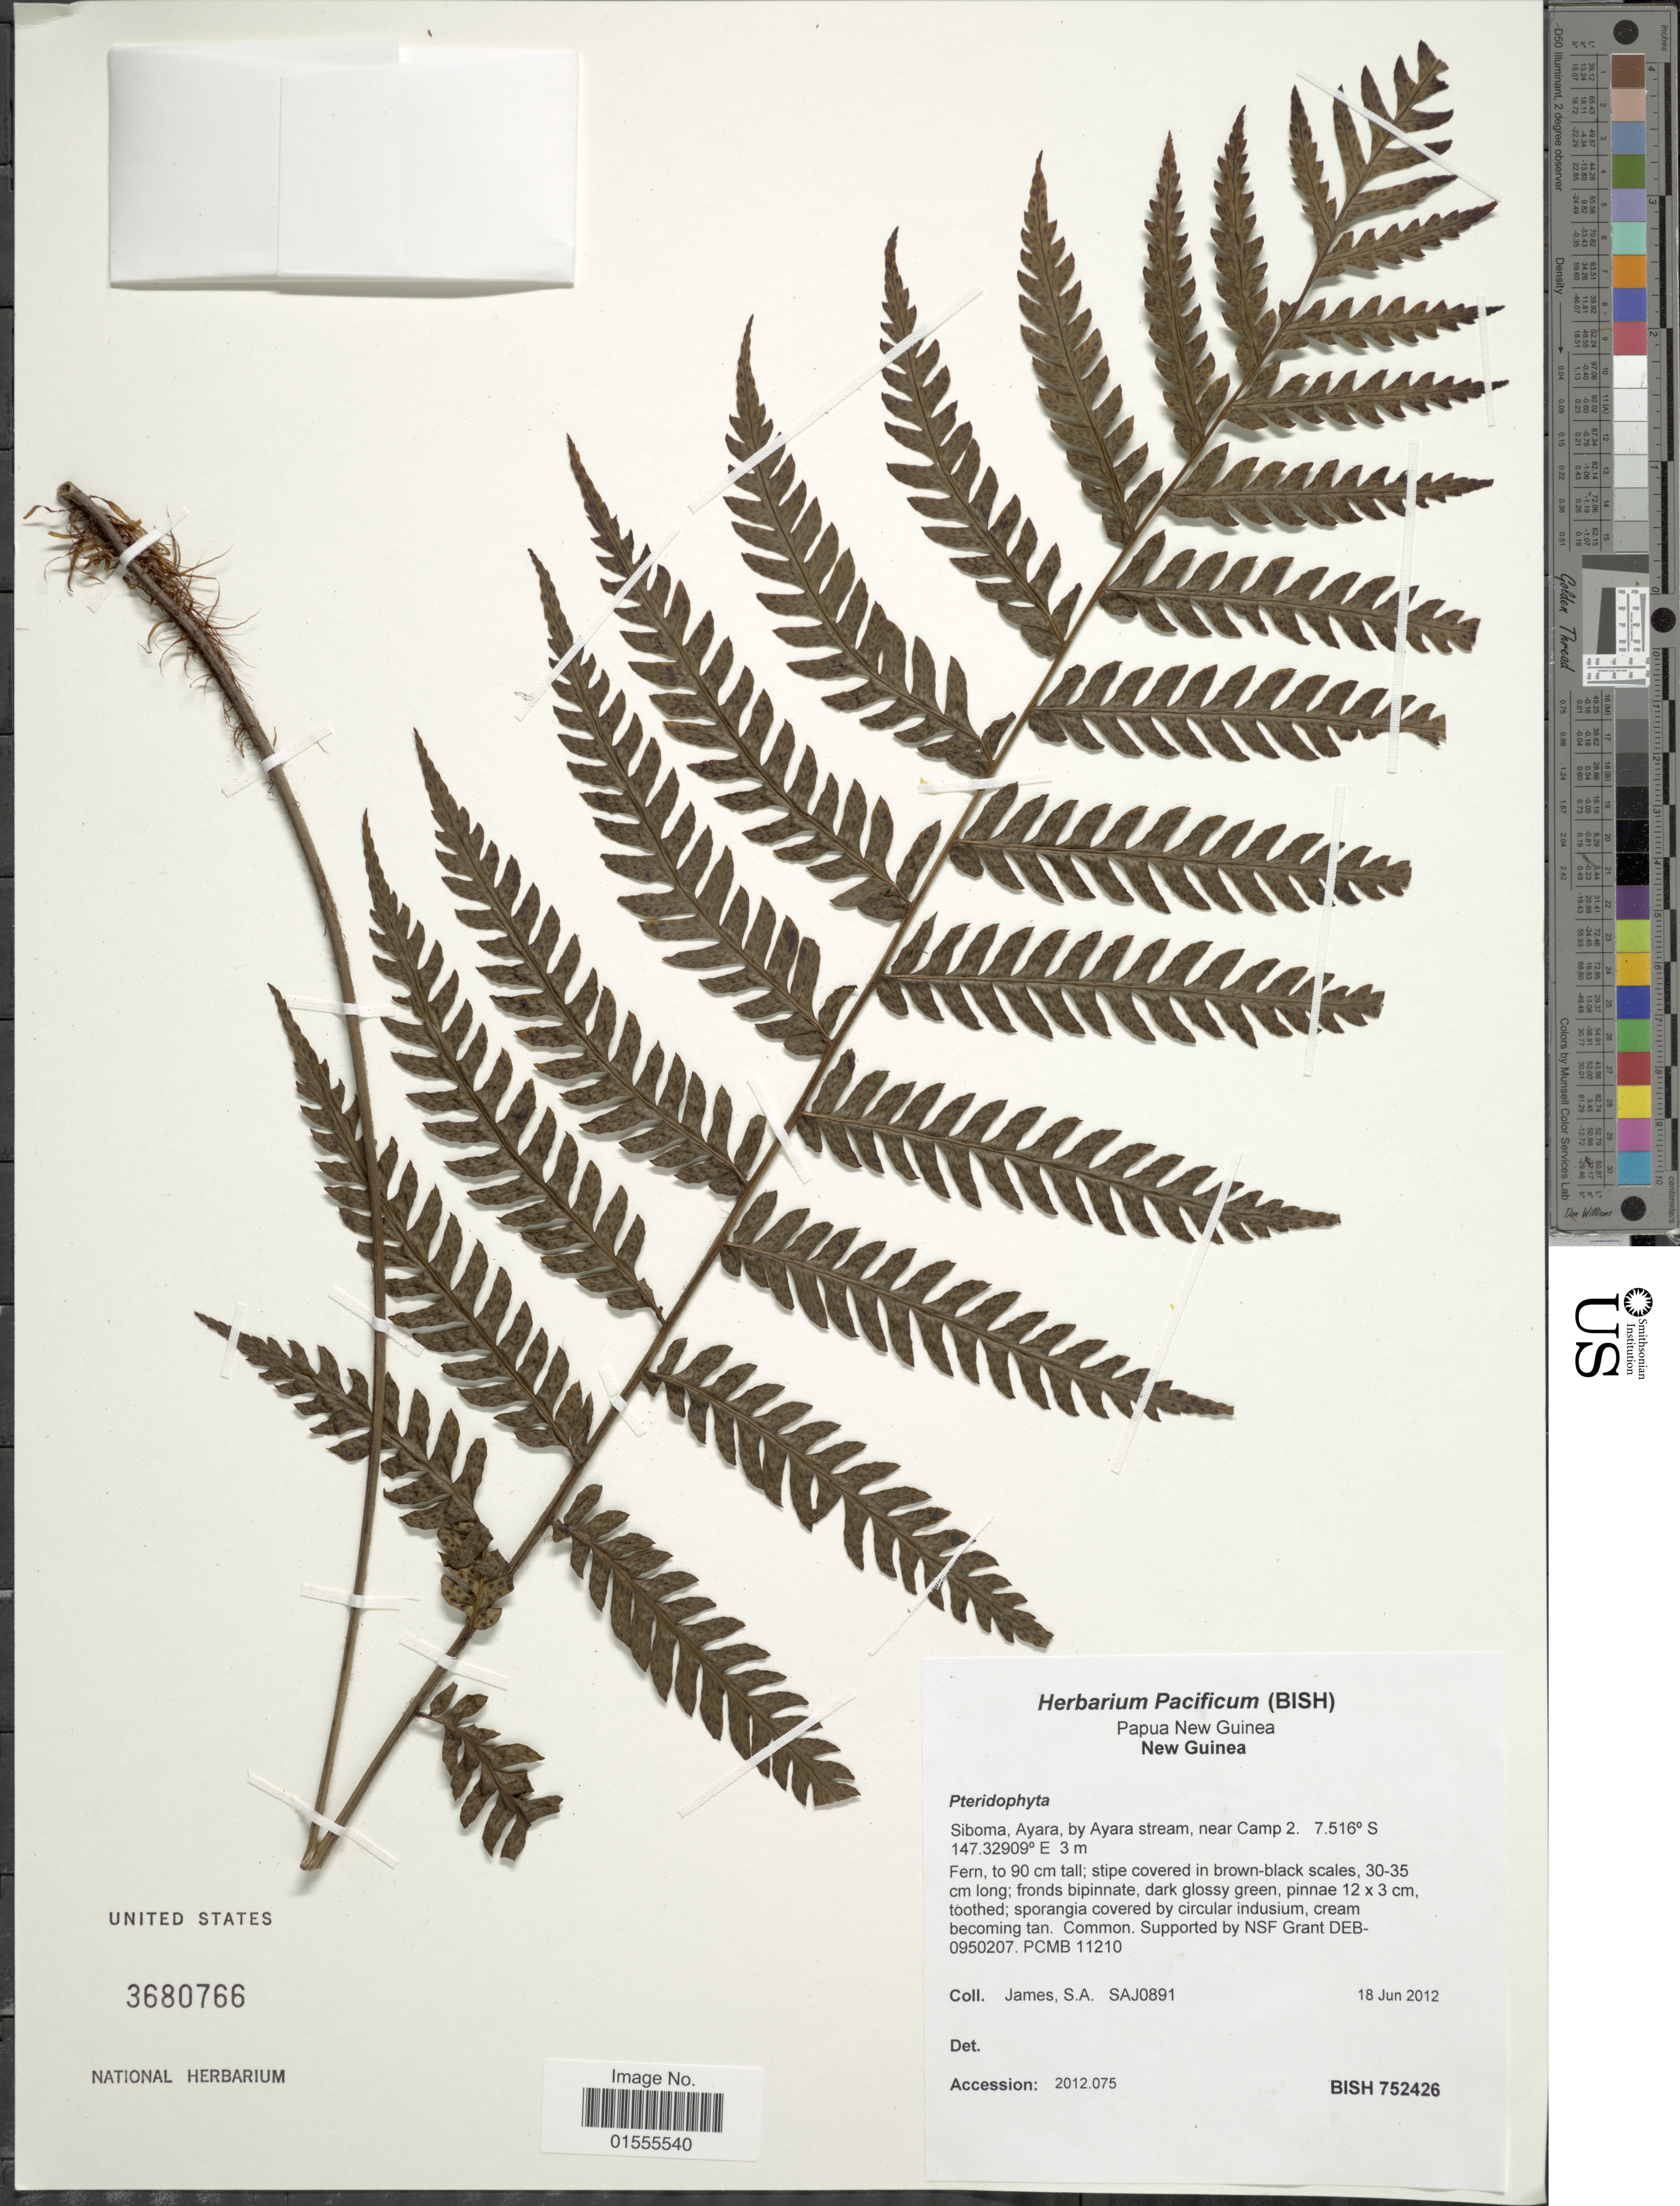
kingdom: Plantae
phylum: Tracheophyta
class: Polypodiopsida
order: Polypodiales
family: Dryopteridaceae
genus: Dryopteris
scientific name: Dryopteris sp.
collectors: S. James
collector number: SAJ0891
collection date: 2012-06-18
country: Papua New Guinea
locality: New Guinea, Siboma, Ayara, by Ayara stream, near Camp 2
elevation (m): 3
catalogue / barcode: US 3680766